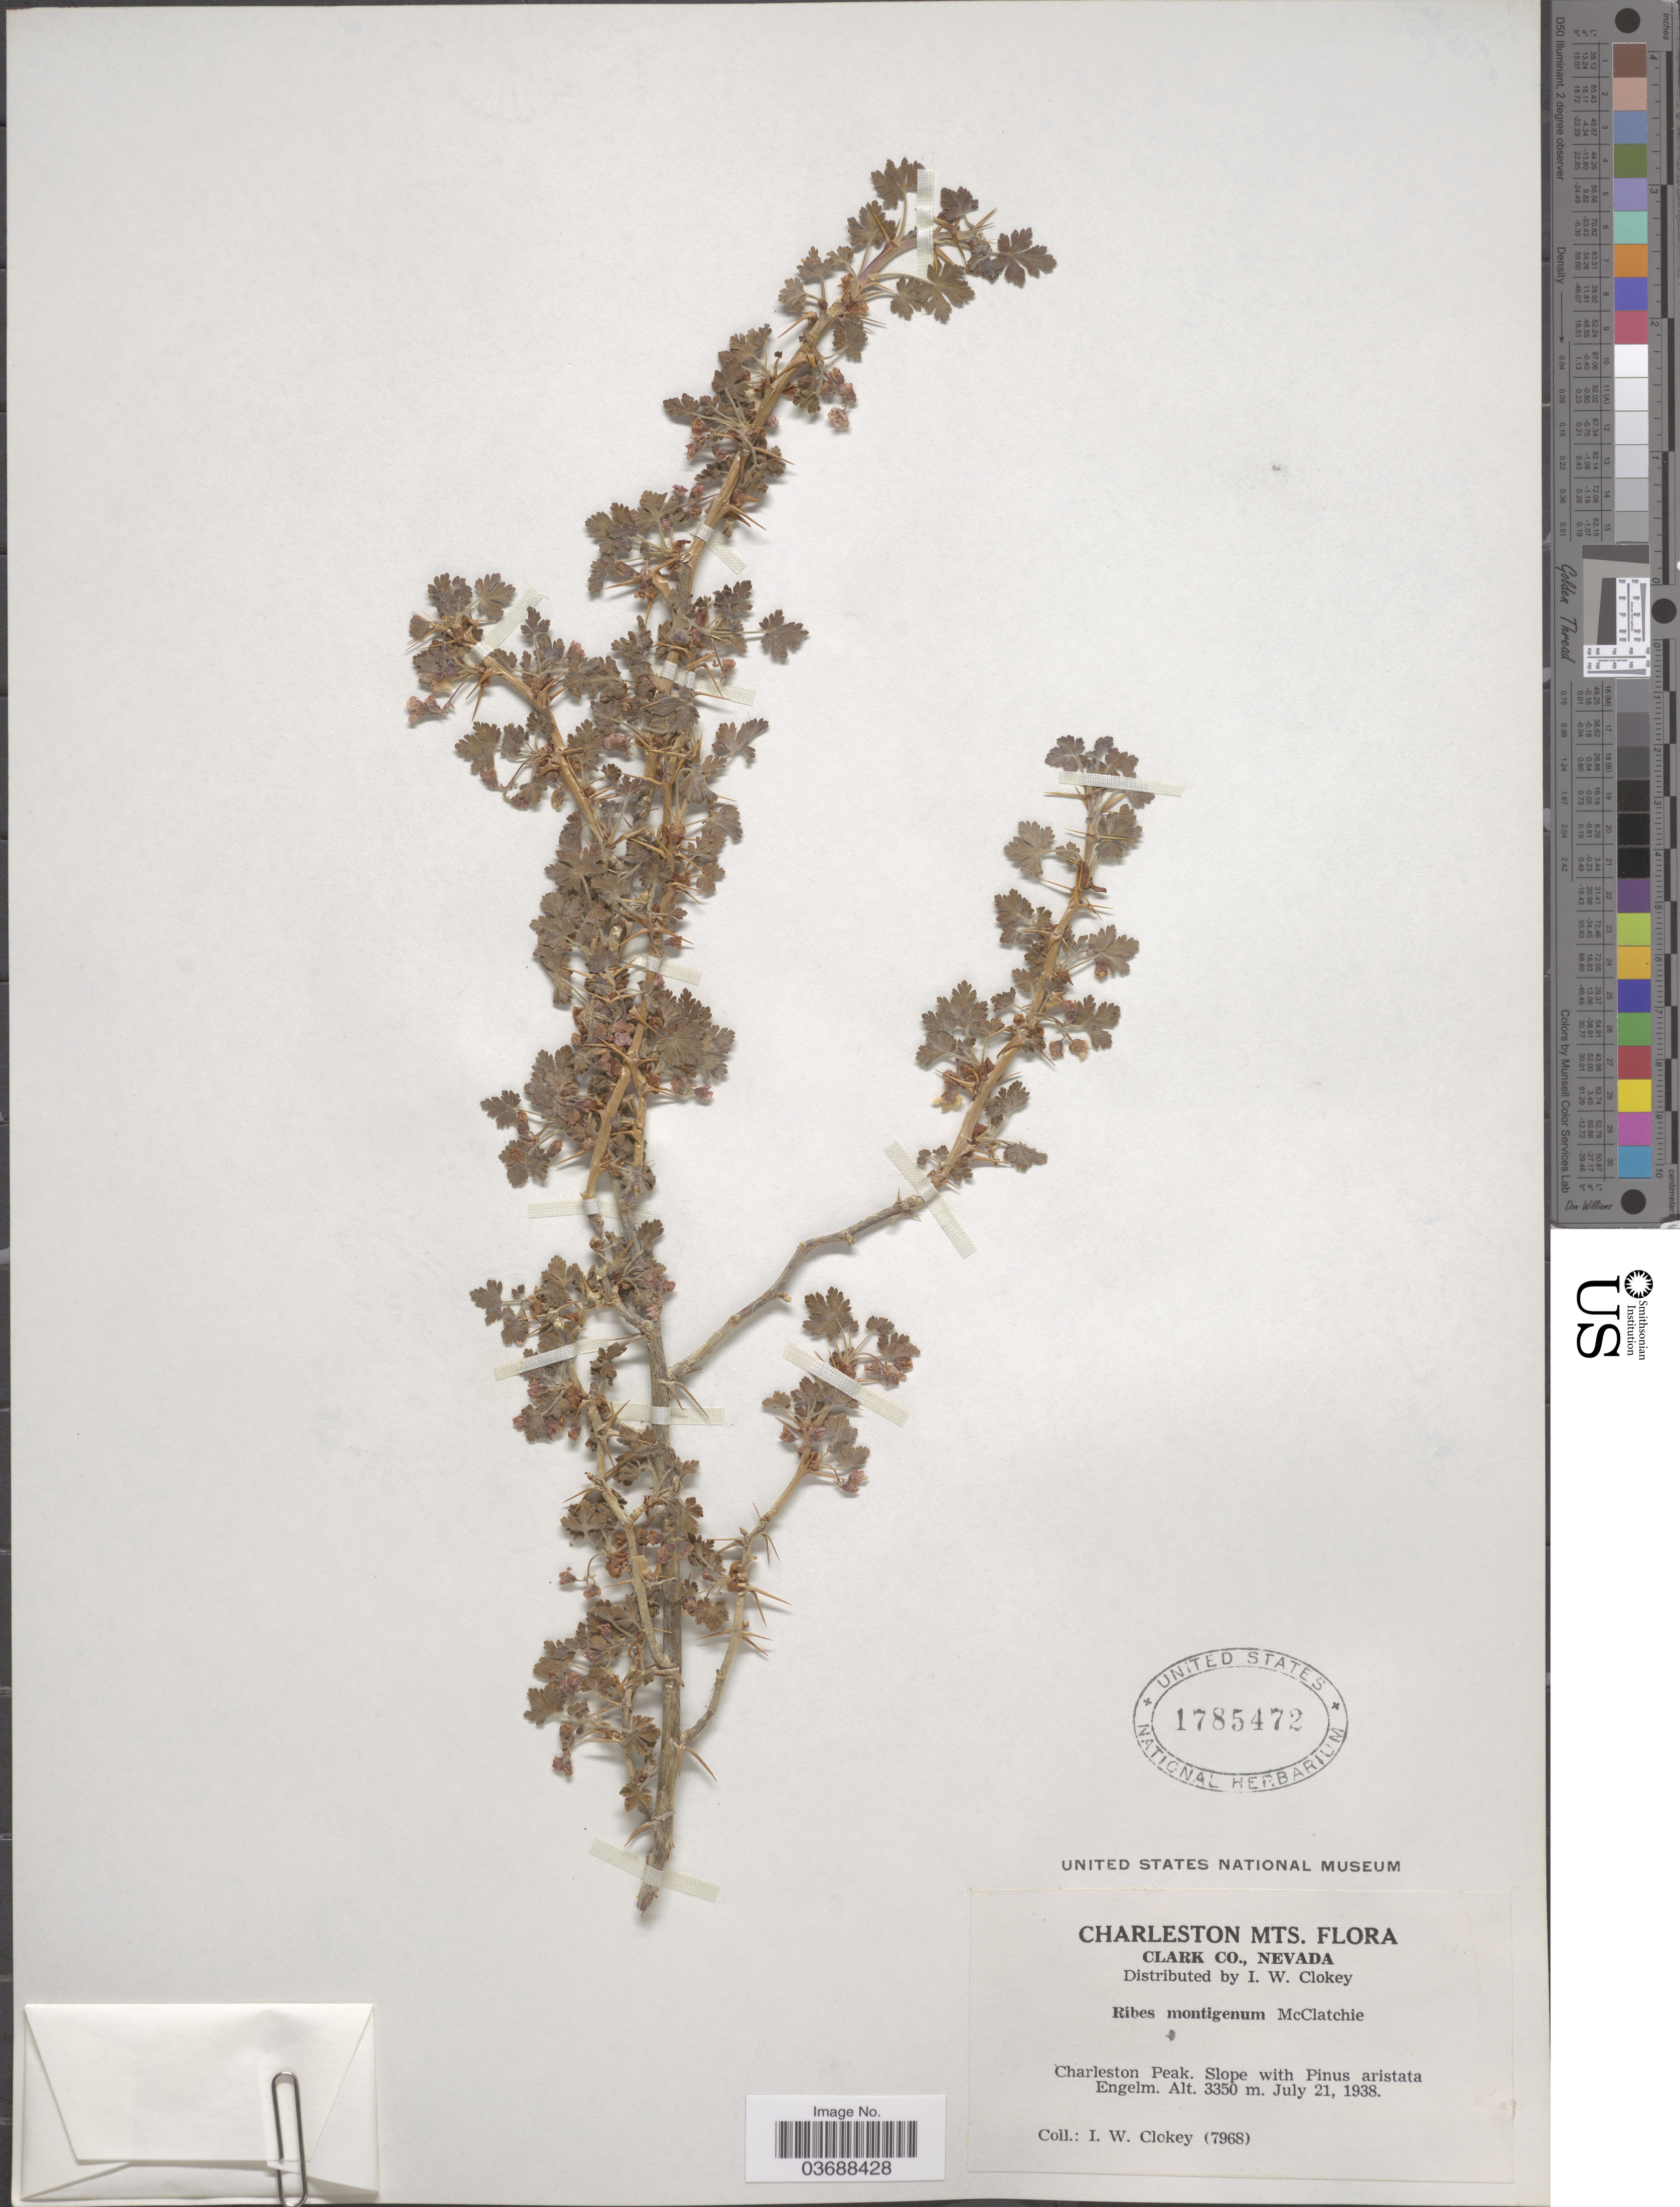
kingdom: Plantae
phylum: Tracheophyta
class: Magnoliopsida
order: Saxifragales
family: Grossulariaceae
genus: Ribes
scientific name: Ribes montigenum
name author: McClatchie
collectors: I. W. Clokey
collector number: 7968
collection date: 1938-07-21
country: United States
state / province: Nevada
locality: Charleston Mts. Clark Co. Charleston Peak.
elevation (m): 3350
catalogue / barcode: US 1785472